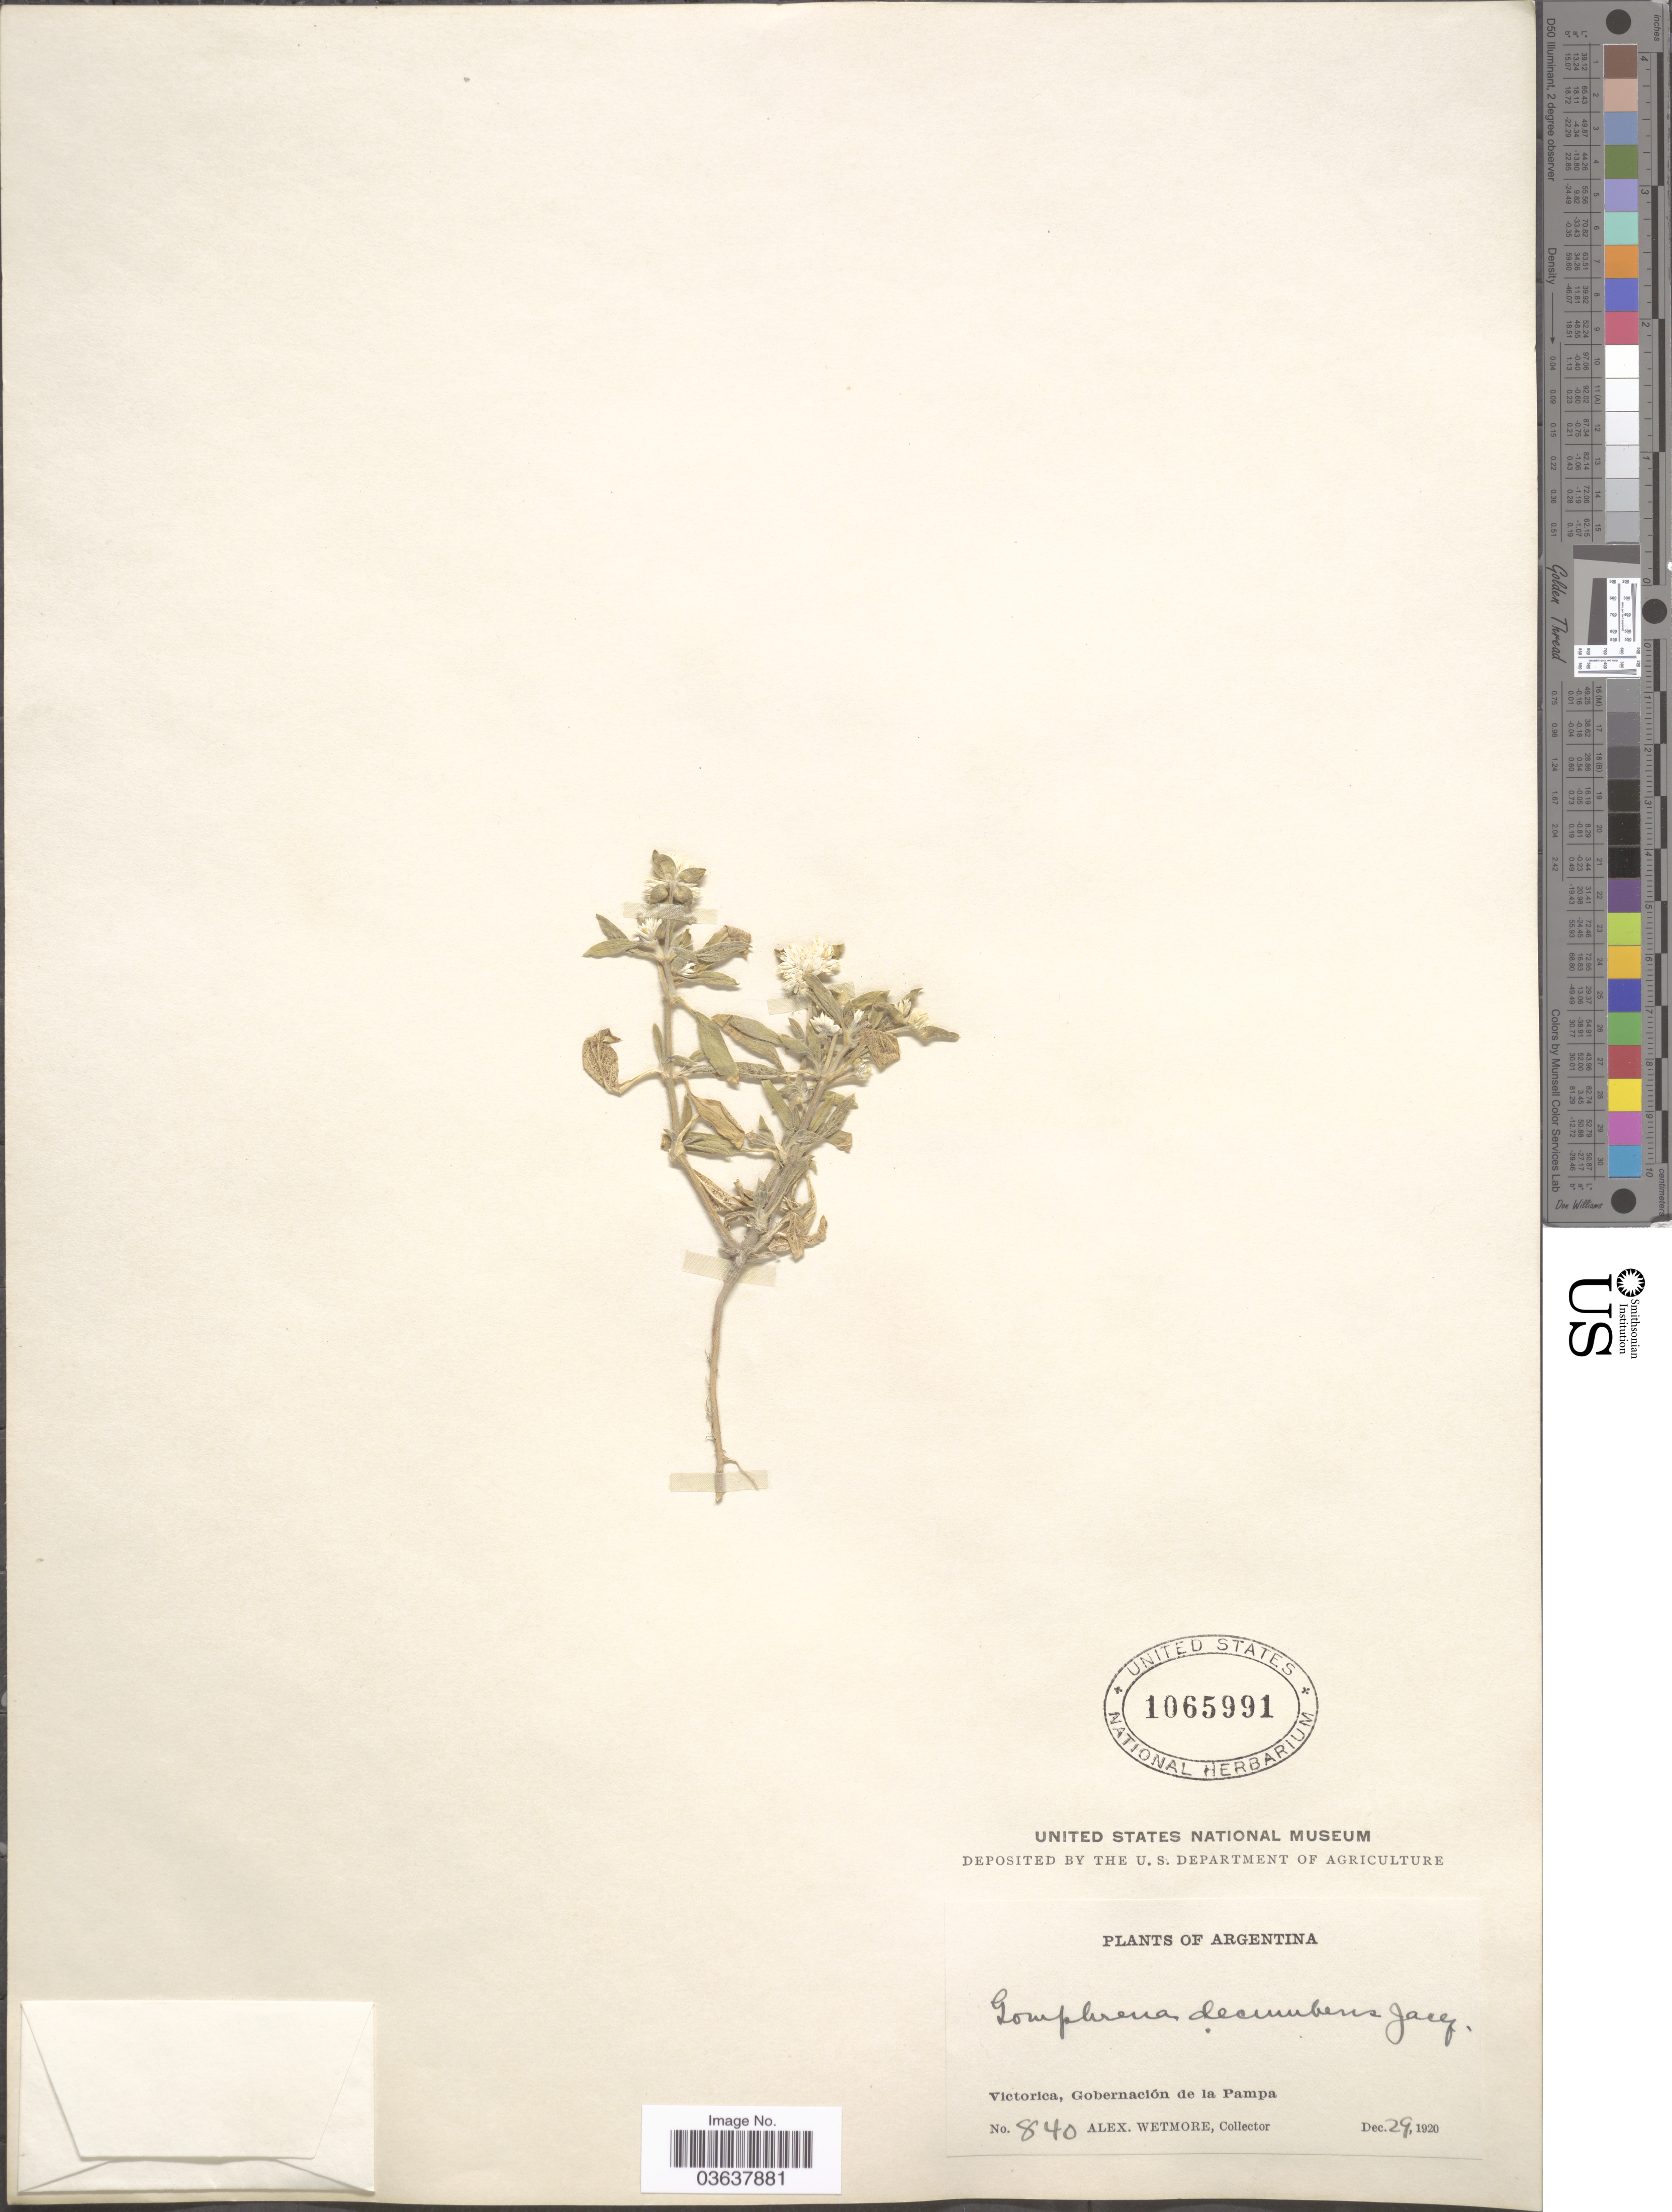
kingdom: Plantae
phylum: Tracheophyta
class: Magnoliopsida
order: Caryophyllales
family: Amaranthaceae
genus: Gomphrena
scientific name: Gomphrena decumbens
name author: Jacq.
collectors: A. Wetmore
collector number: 840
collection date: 1920-12-29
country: Argentina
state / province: La Pampa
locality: Victoria, Gobernación de la Pampa.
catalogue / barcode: US 1065991